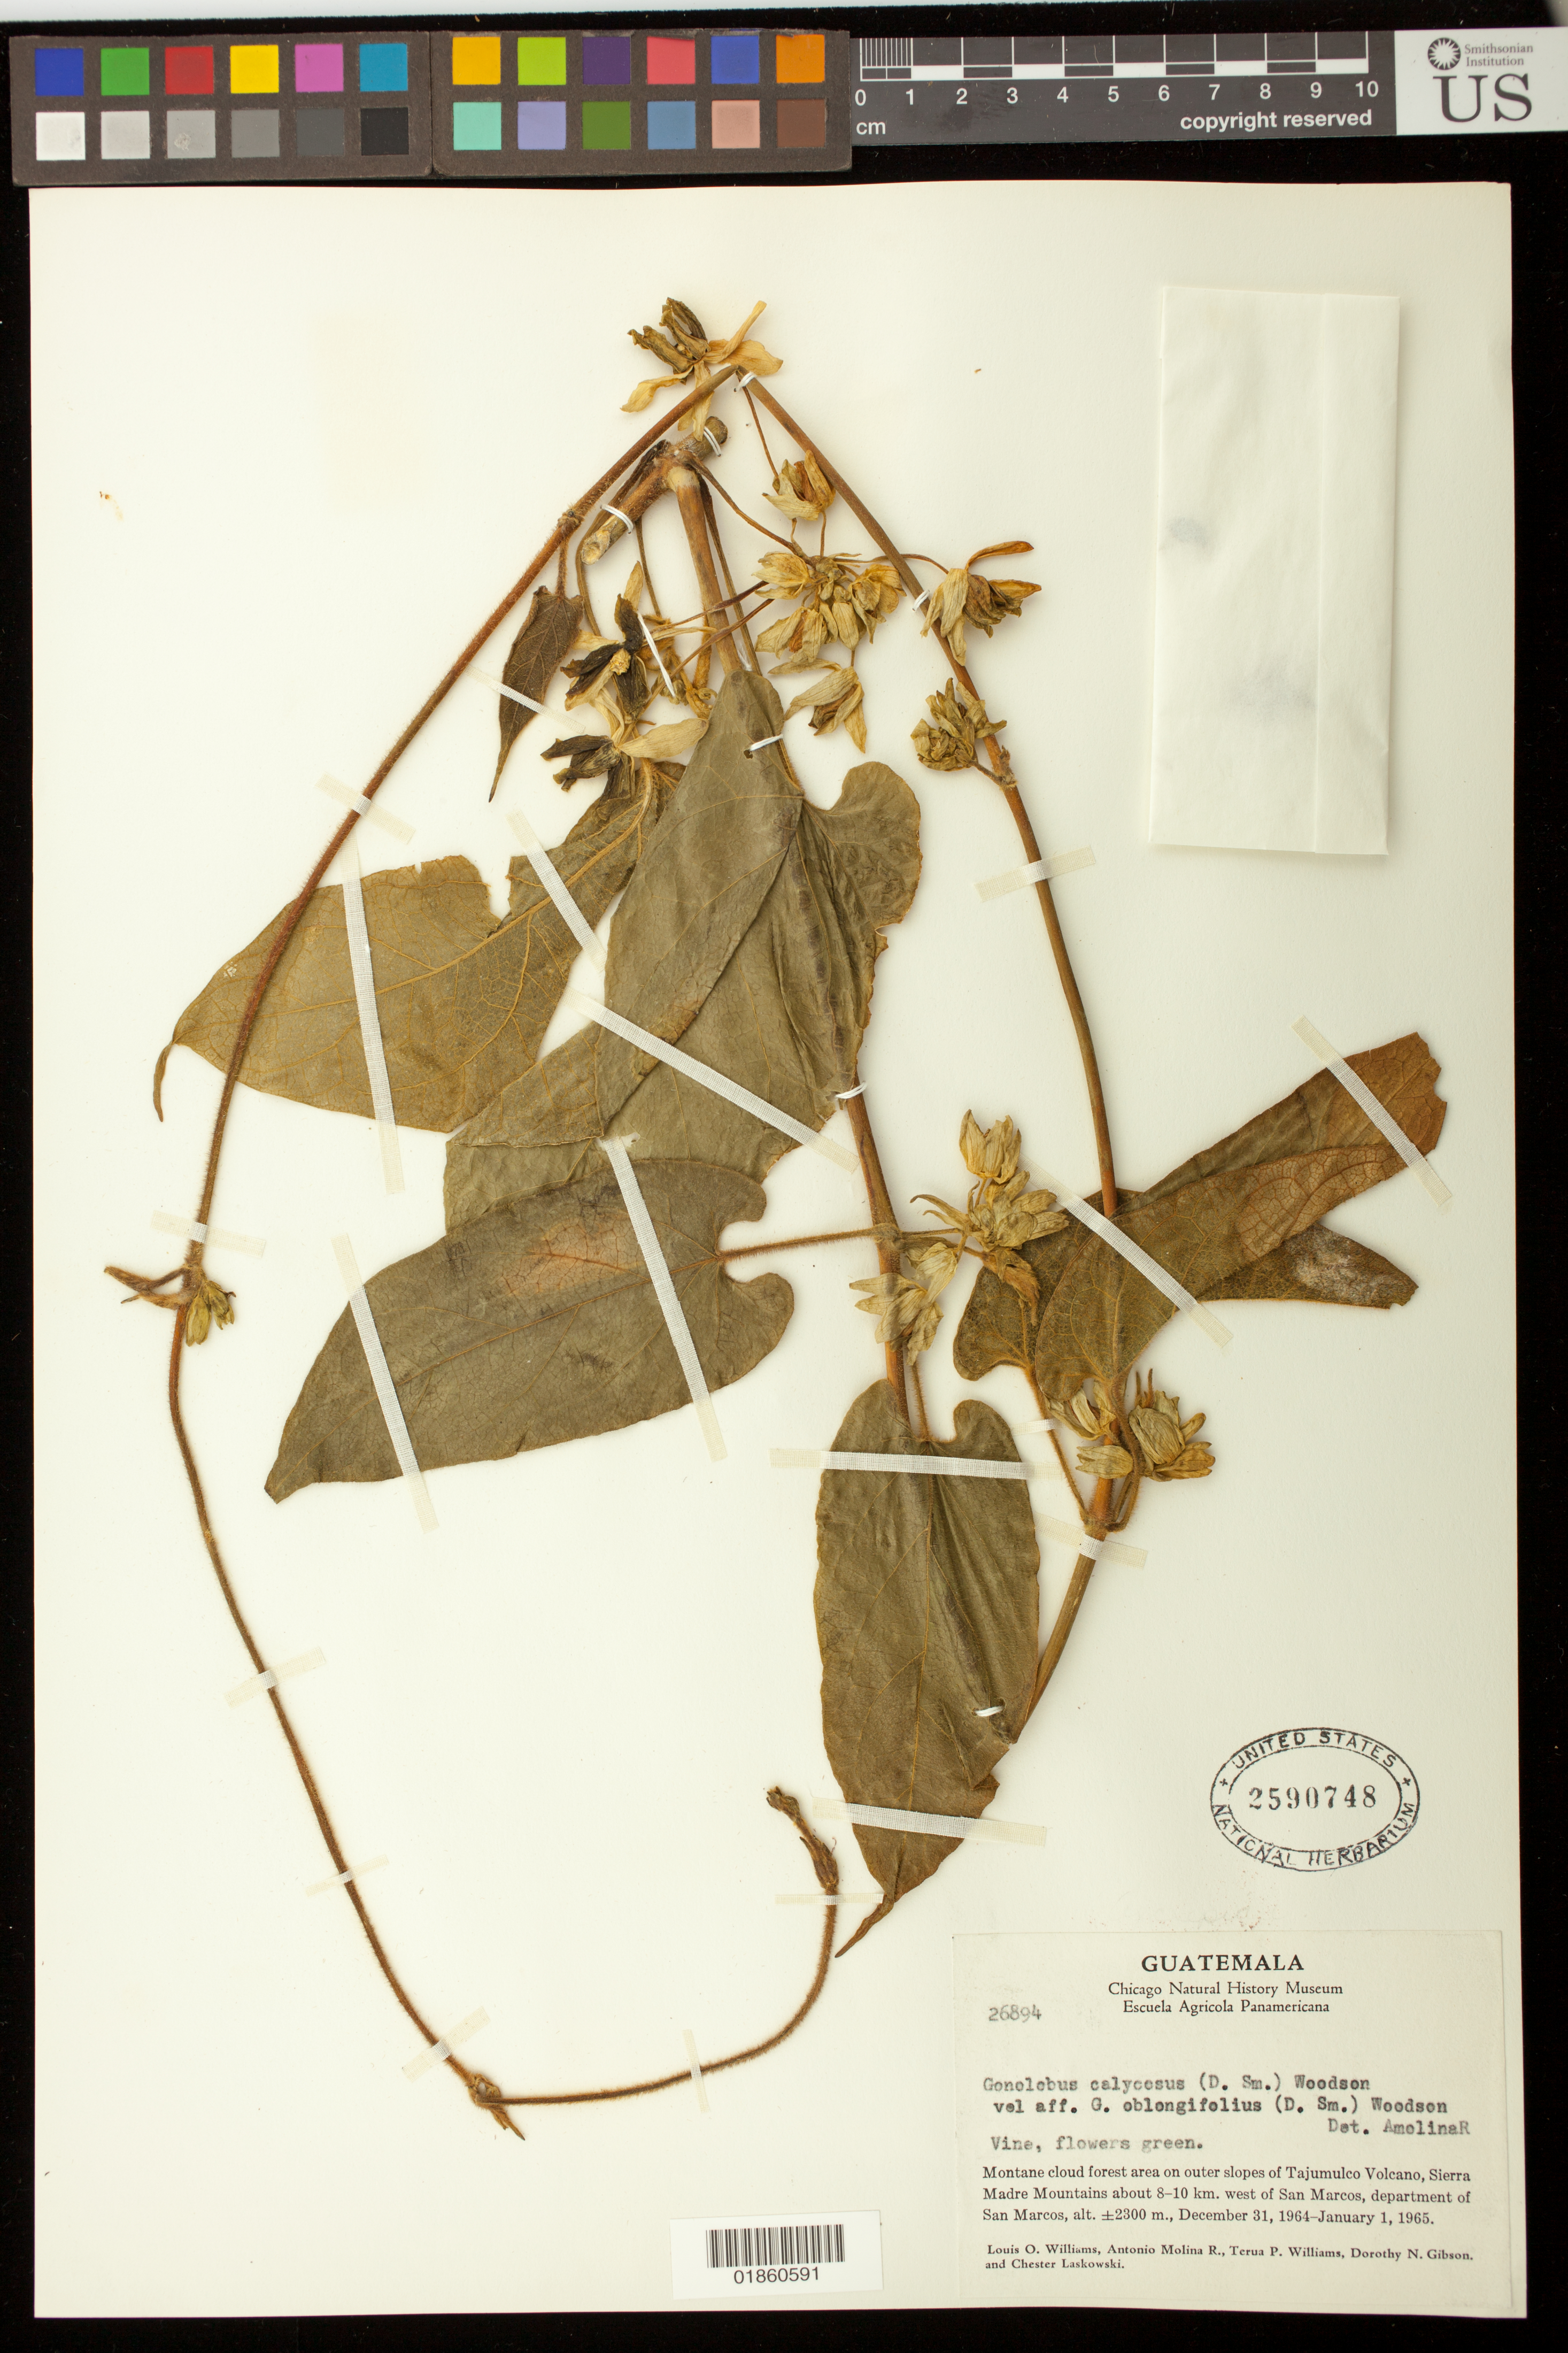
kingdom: Plantae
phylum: Tracheophyta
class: Magnoliopsida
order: Gentianales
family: Apocynaceae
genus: Gonolobus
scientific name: Gonolobus calycosus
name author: (Donn. Sm.) Woodson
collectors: L. O. Williams, A. Molina R., T. P. Williams, D. N. Gibson & C. Laskowski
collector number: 26894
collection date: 1964-12-31/1965-01-01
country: Guatemala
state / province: San Marcos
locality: Outer slopes of Tajumulco Volcano, Sierra Madre Mountains about 8-10 km. west of San Marcos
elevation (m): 2300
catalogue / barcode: US 2590748